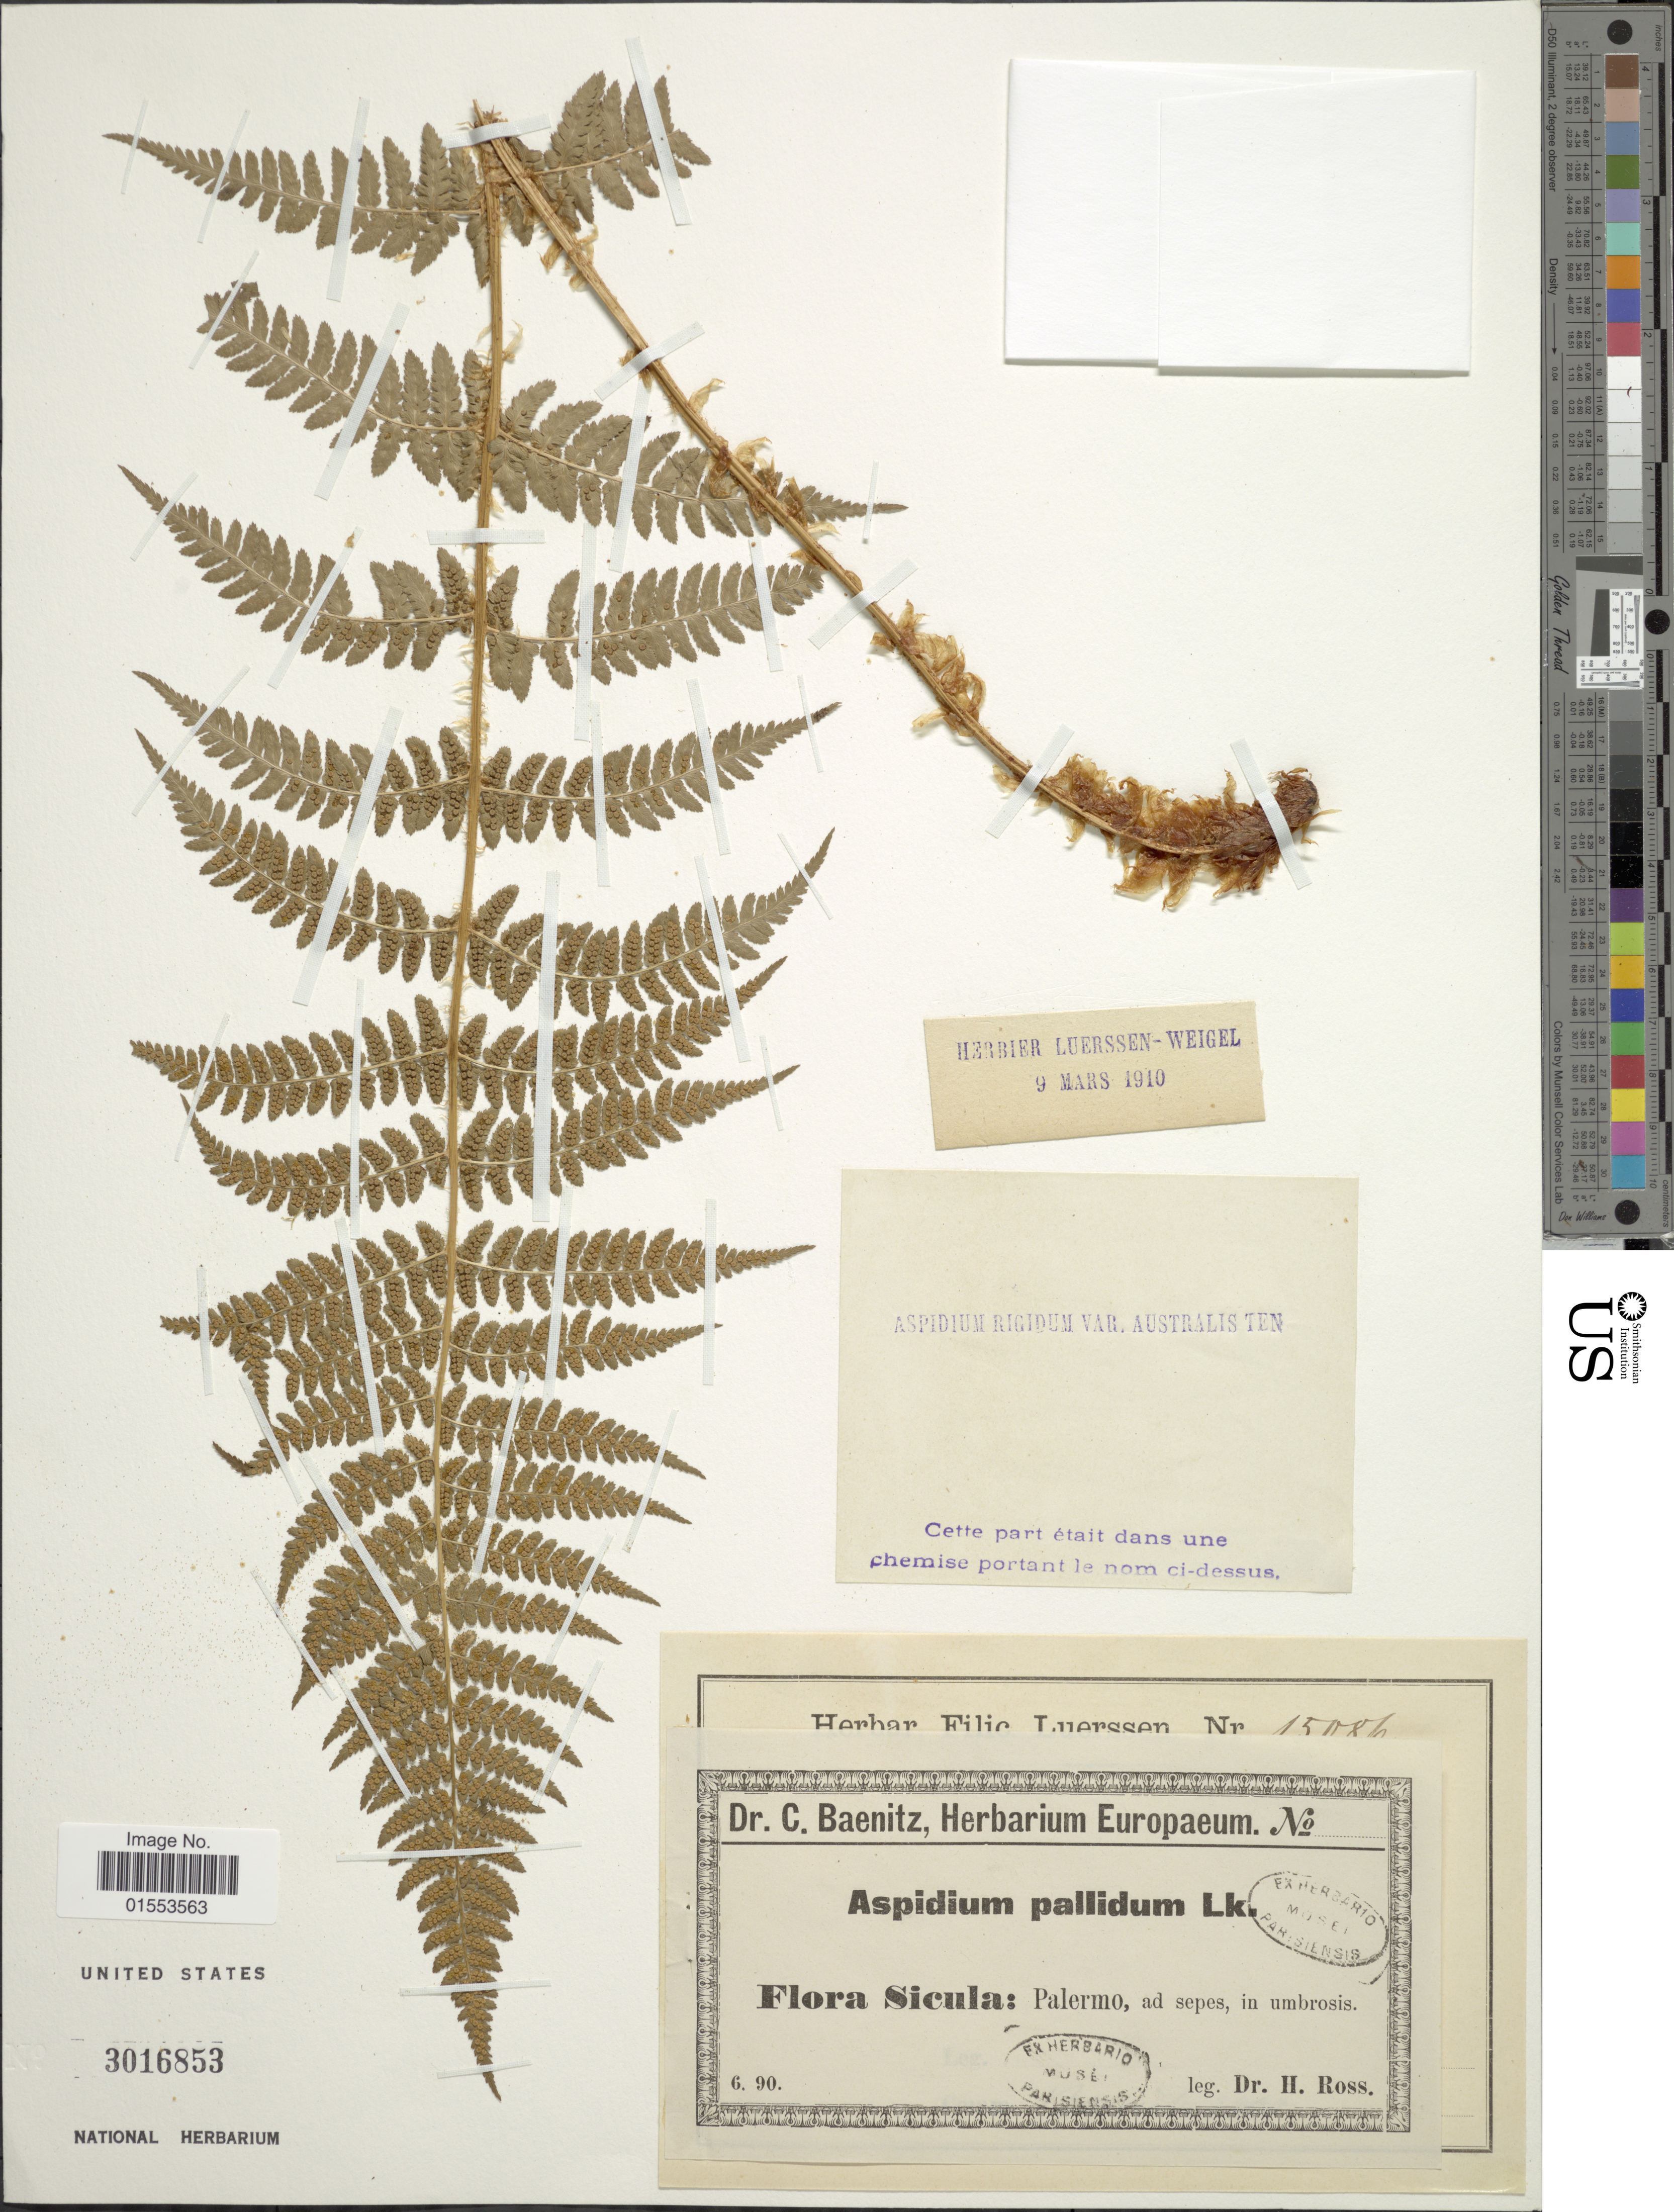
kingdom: Plantae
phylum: Tracheophyta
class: Polypodiopsida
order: Polypodiales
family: Dryopteridaceae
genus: Dryopteris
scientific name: Dryopteris rigida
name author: Underw.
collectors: H. Ross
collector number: s.n,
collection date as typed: Transcribed d/m/y: /6/90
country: Italy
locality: Sicula: Palermo, ad sepes, in umbrosis.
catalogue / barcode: US 3016853